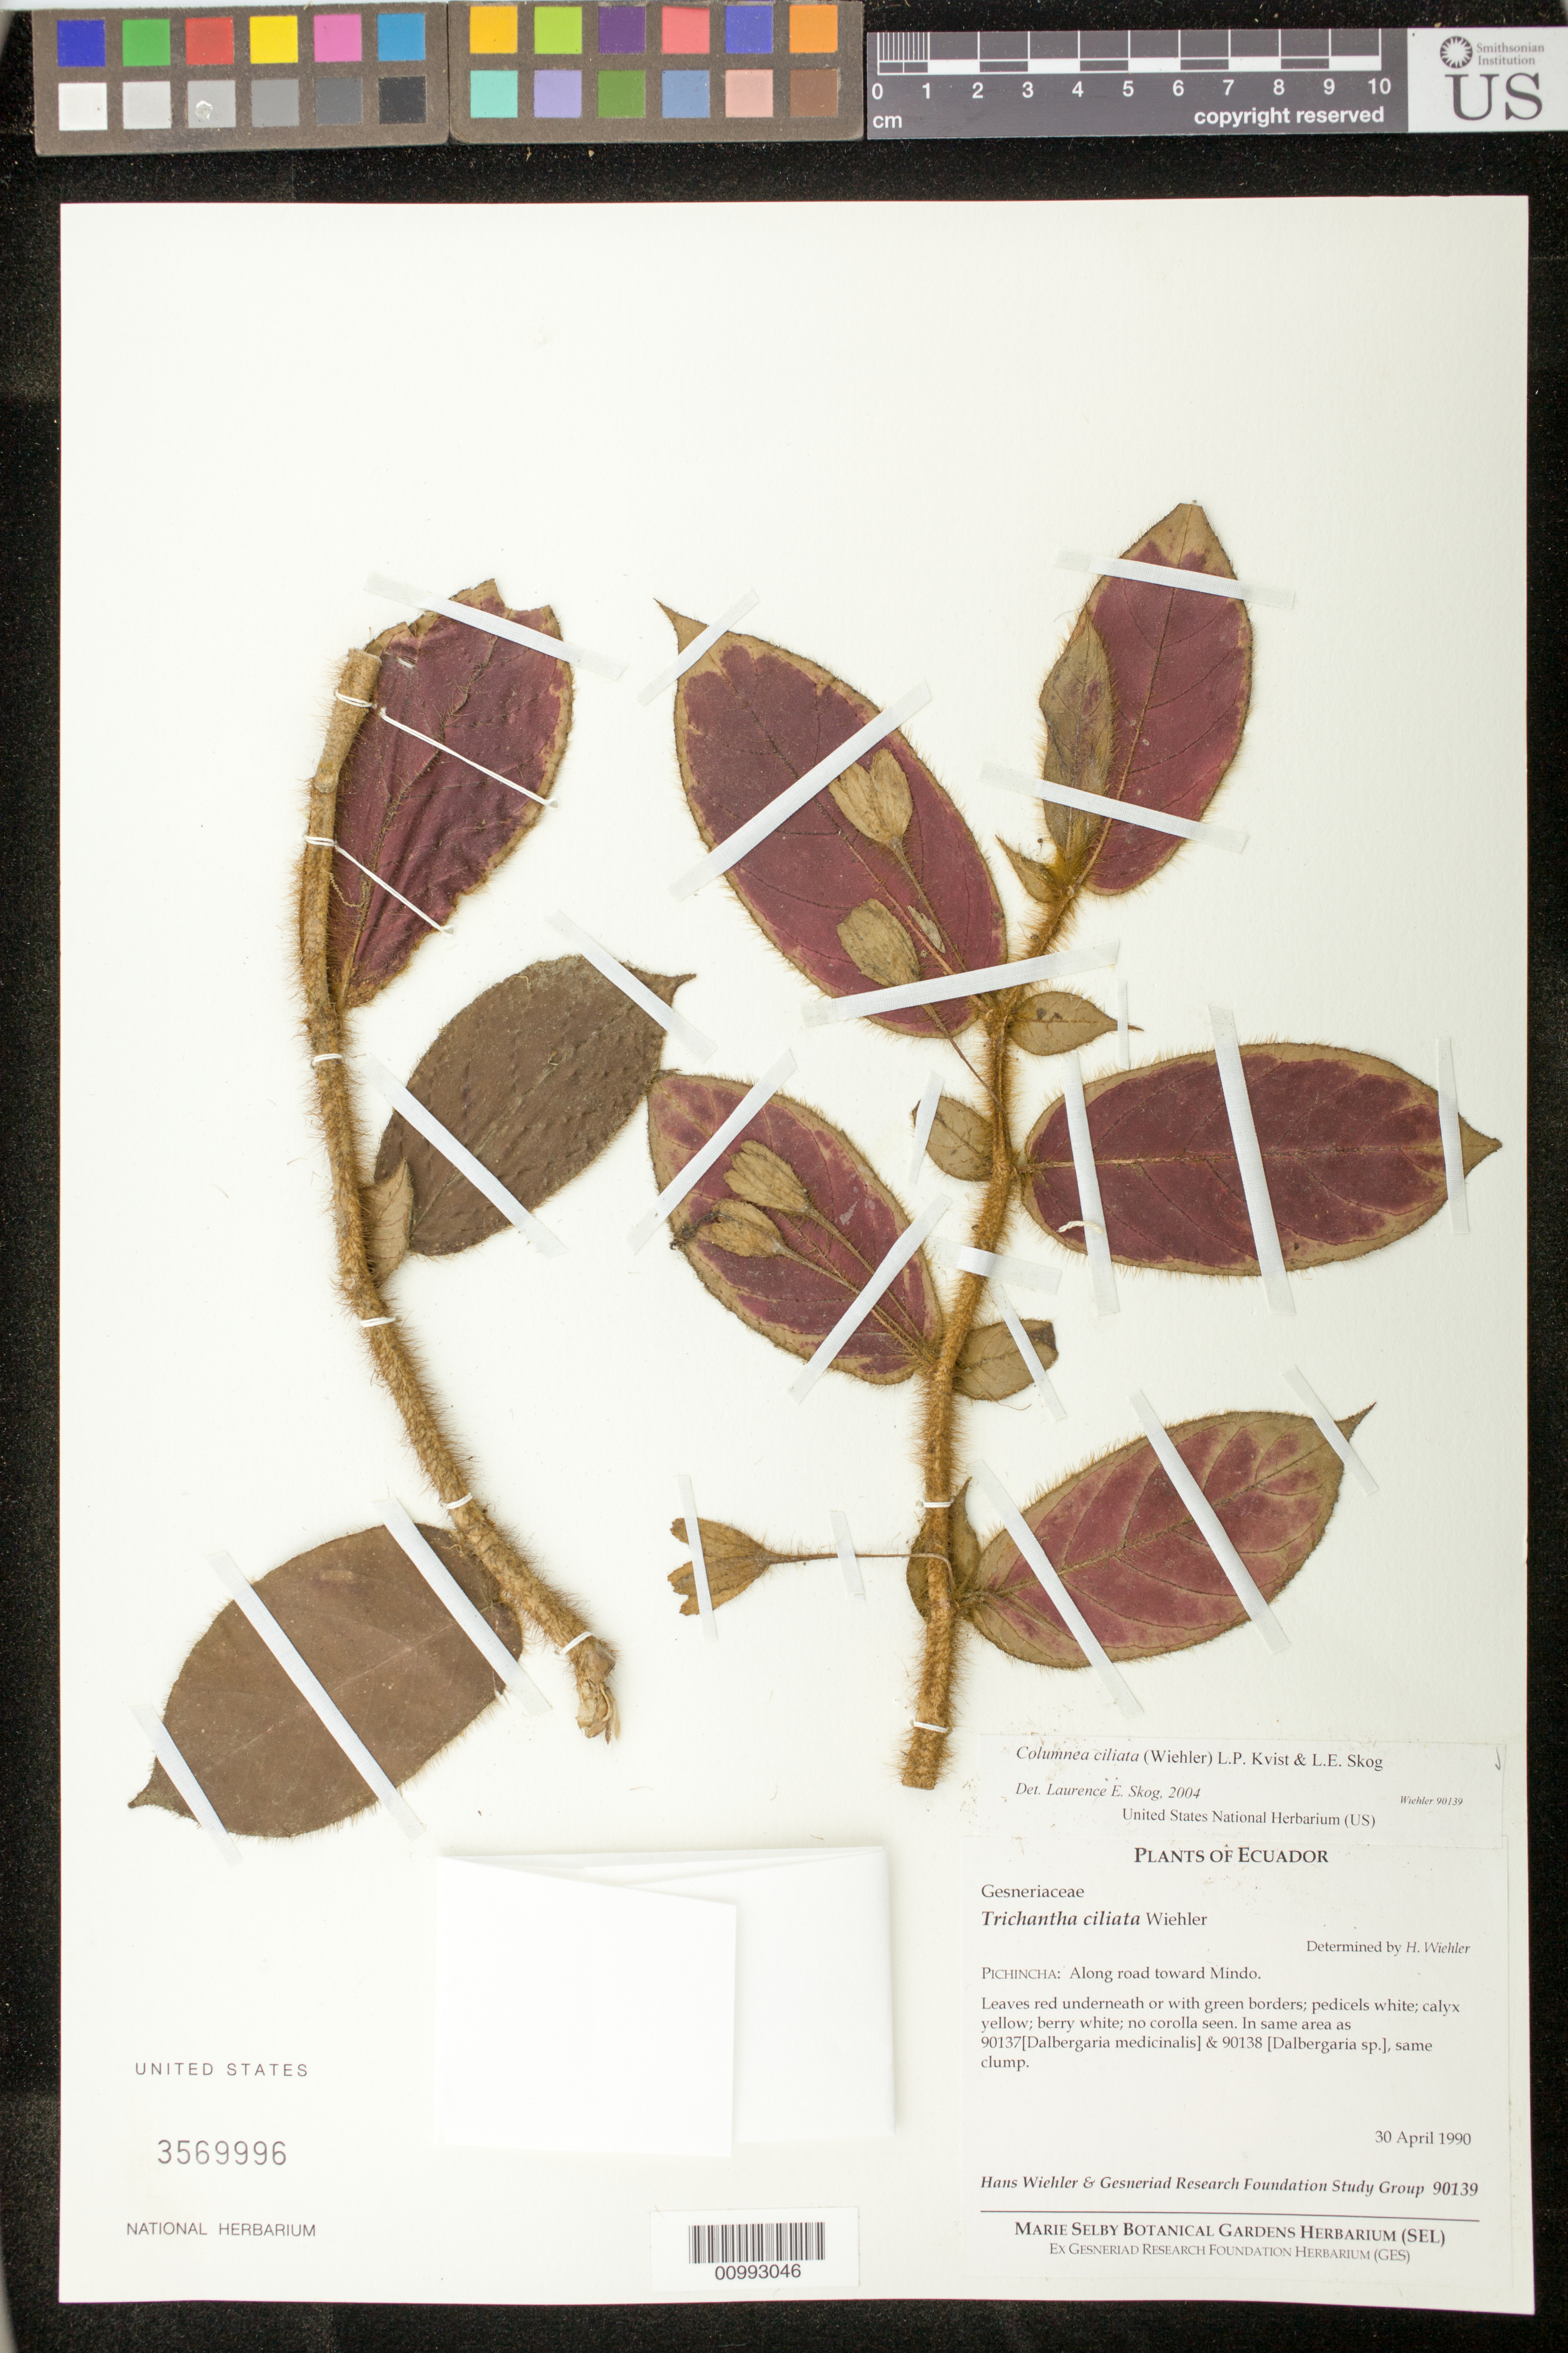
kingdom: Plantae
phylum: Tracheophyta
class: Magnoliopsida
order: Lamiales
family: Gesneriaceae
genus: Columnea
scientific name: Columnea ciliata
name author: (Wiehler) L.P. Kvist & L.E. Skog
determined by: Skog, Laurence E.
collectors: H. J. Wiehler & Gesneriad Research Foundation Study Group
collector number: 90139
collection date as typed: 30 Apr 1990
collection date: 1990-04-30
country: Ecuador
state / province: Pichincha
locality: Pichincha: along road toward Mindo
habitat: In same area as 90137[Dalbergaria medicinalis] & 90138 [Dalbergaria sp.], same clump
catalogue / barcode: US 3569996